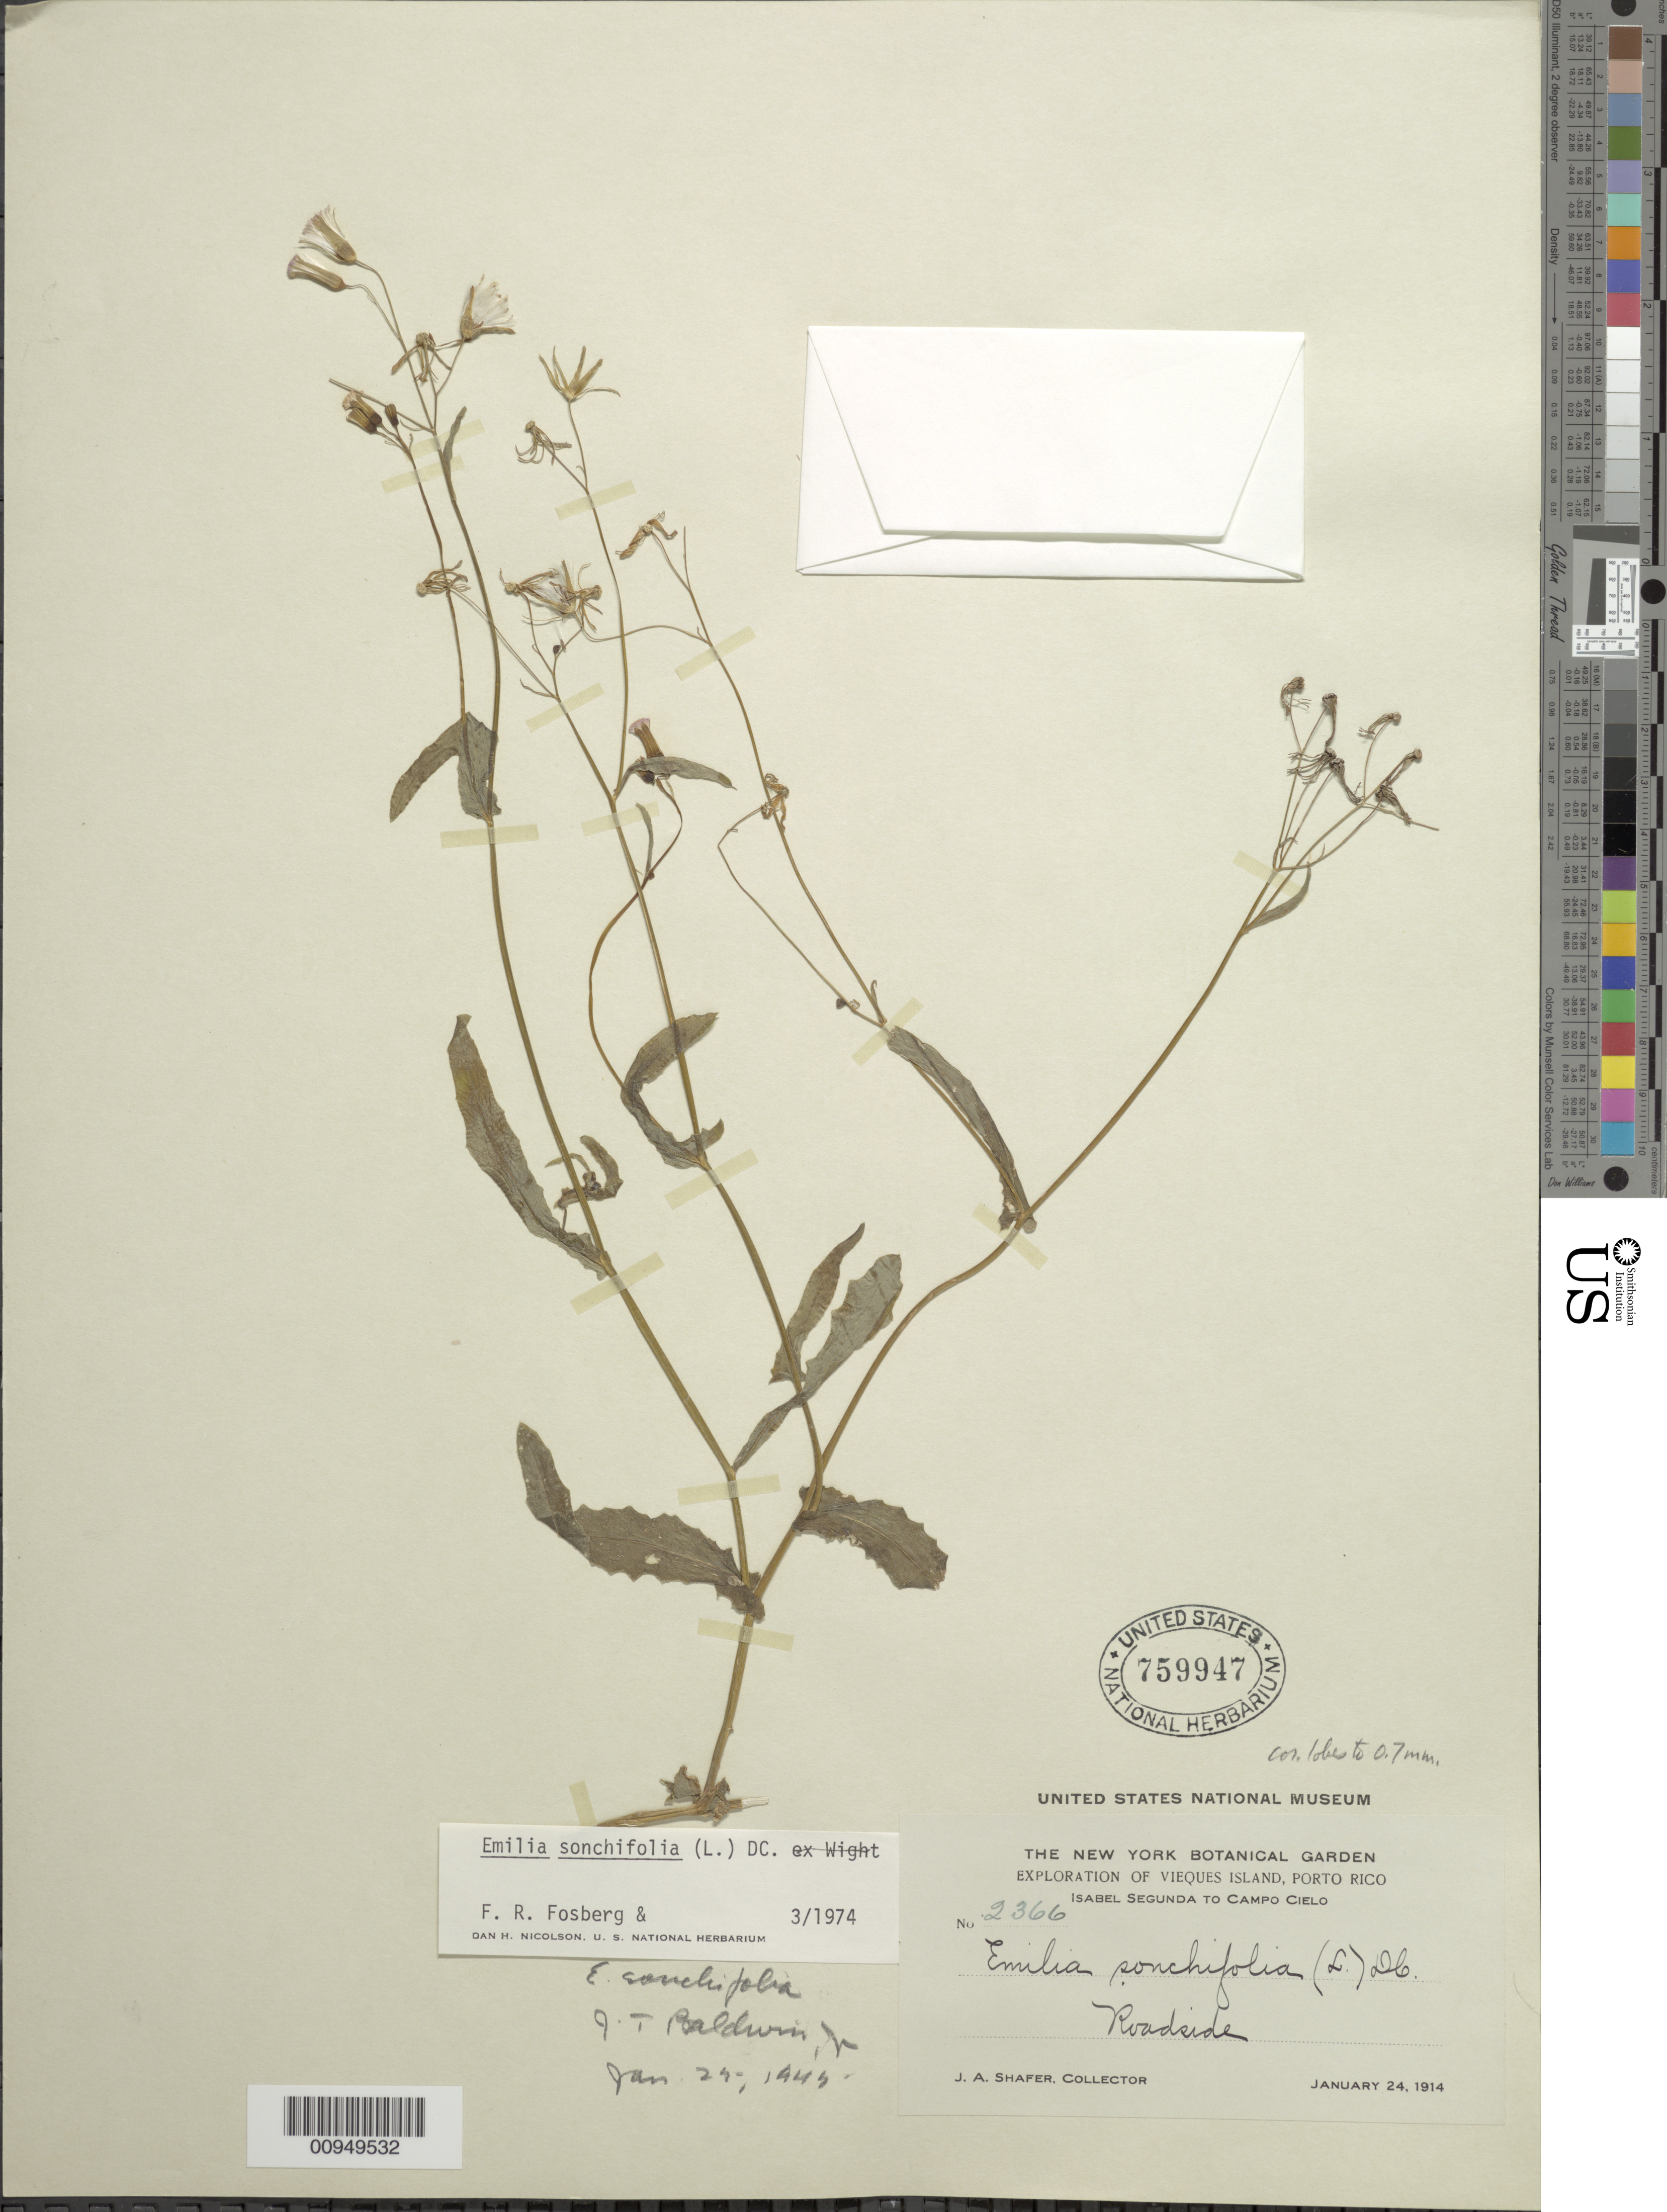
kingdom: Plantae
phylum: Tracheophyta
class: Magnoliopsida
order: Asterales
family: Asteraceae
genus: Emilia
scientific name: Emilia sonchifolia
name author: (L.) DC.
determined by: Fosberg, F. R.; Nicolson, D. H.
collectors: J. A. Shafer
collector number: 2366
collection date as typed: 24 Jan 1914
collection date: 1914-01-24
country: Puerto Rico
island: Vieques I.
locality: Isabel Segunda to Campo Cielo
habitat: Roadside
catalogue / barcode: US 759947